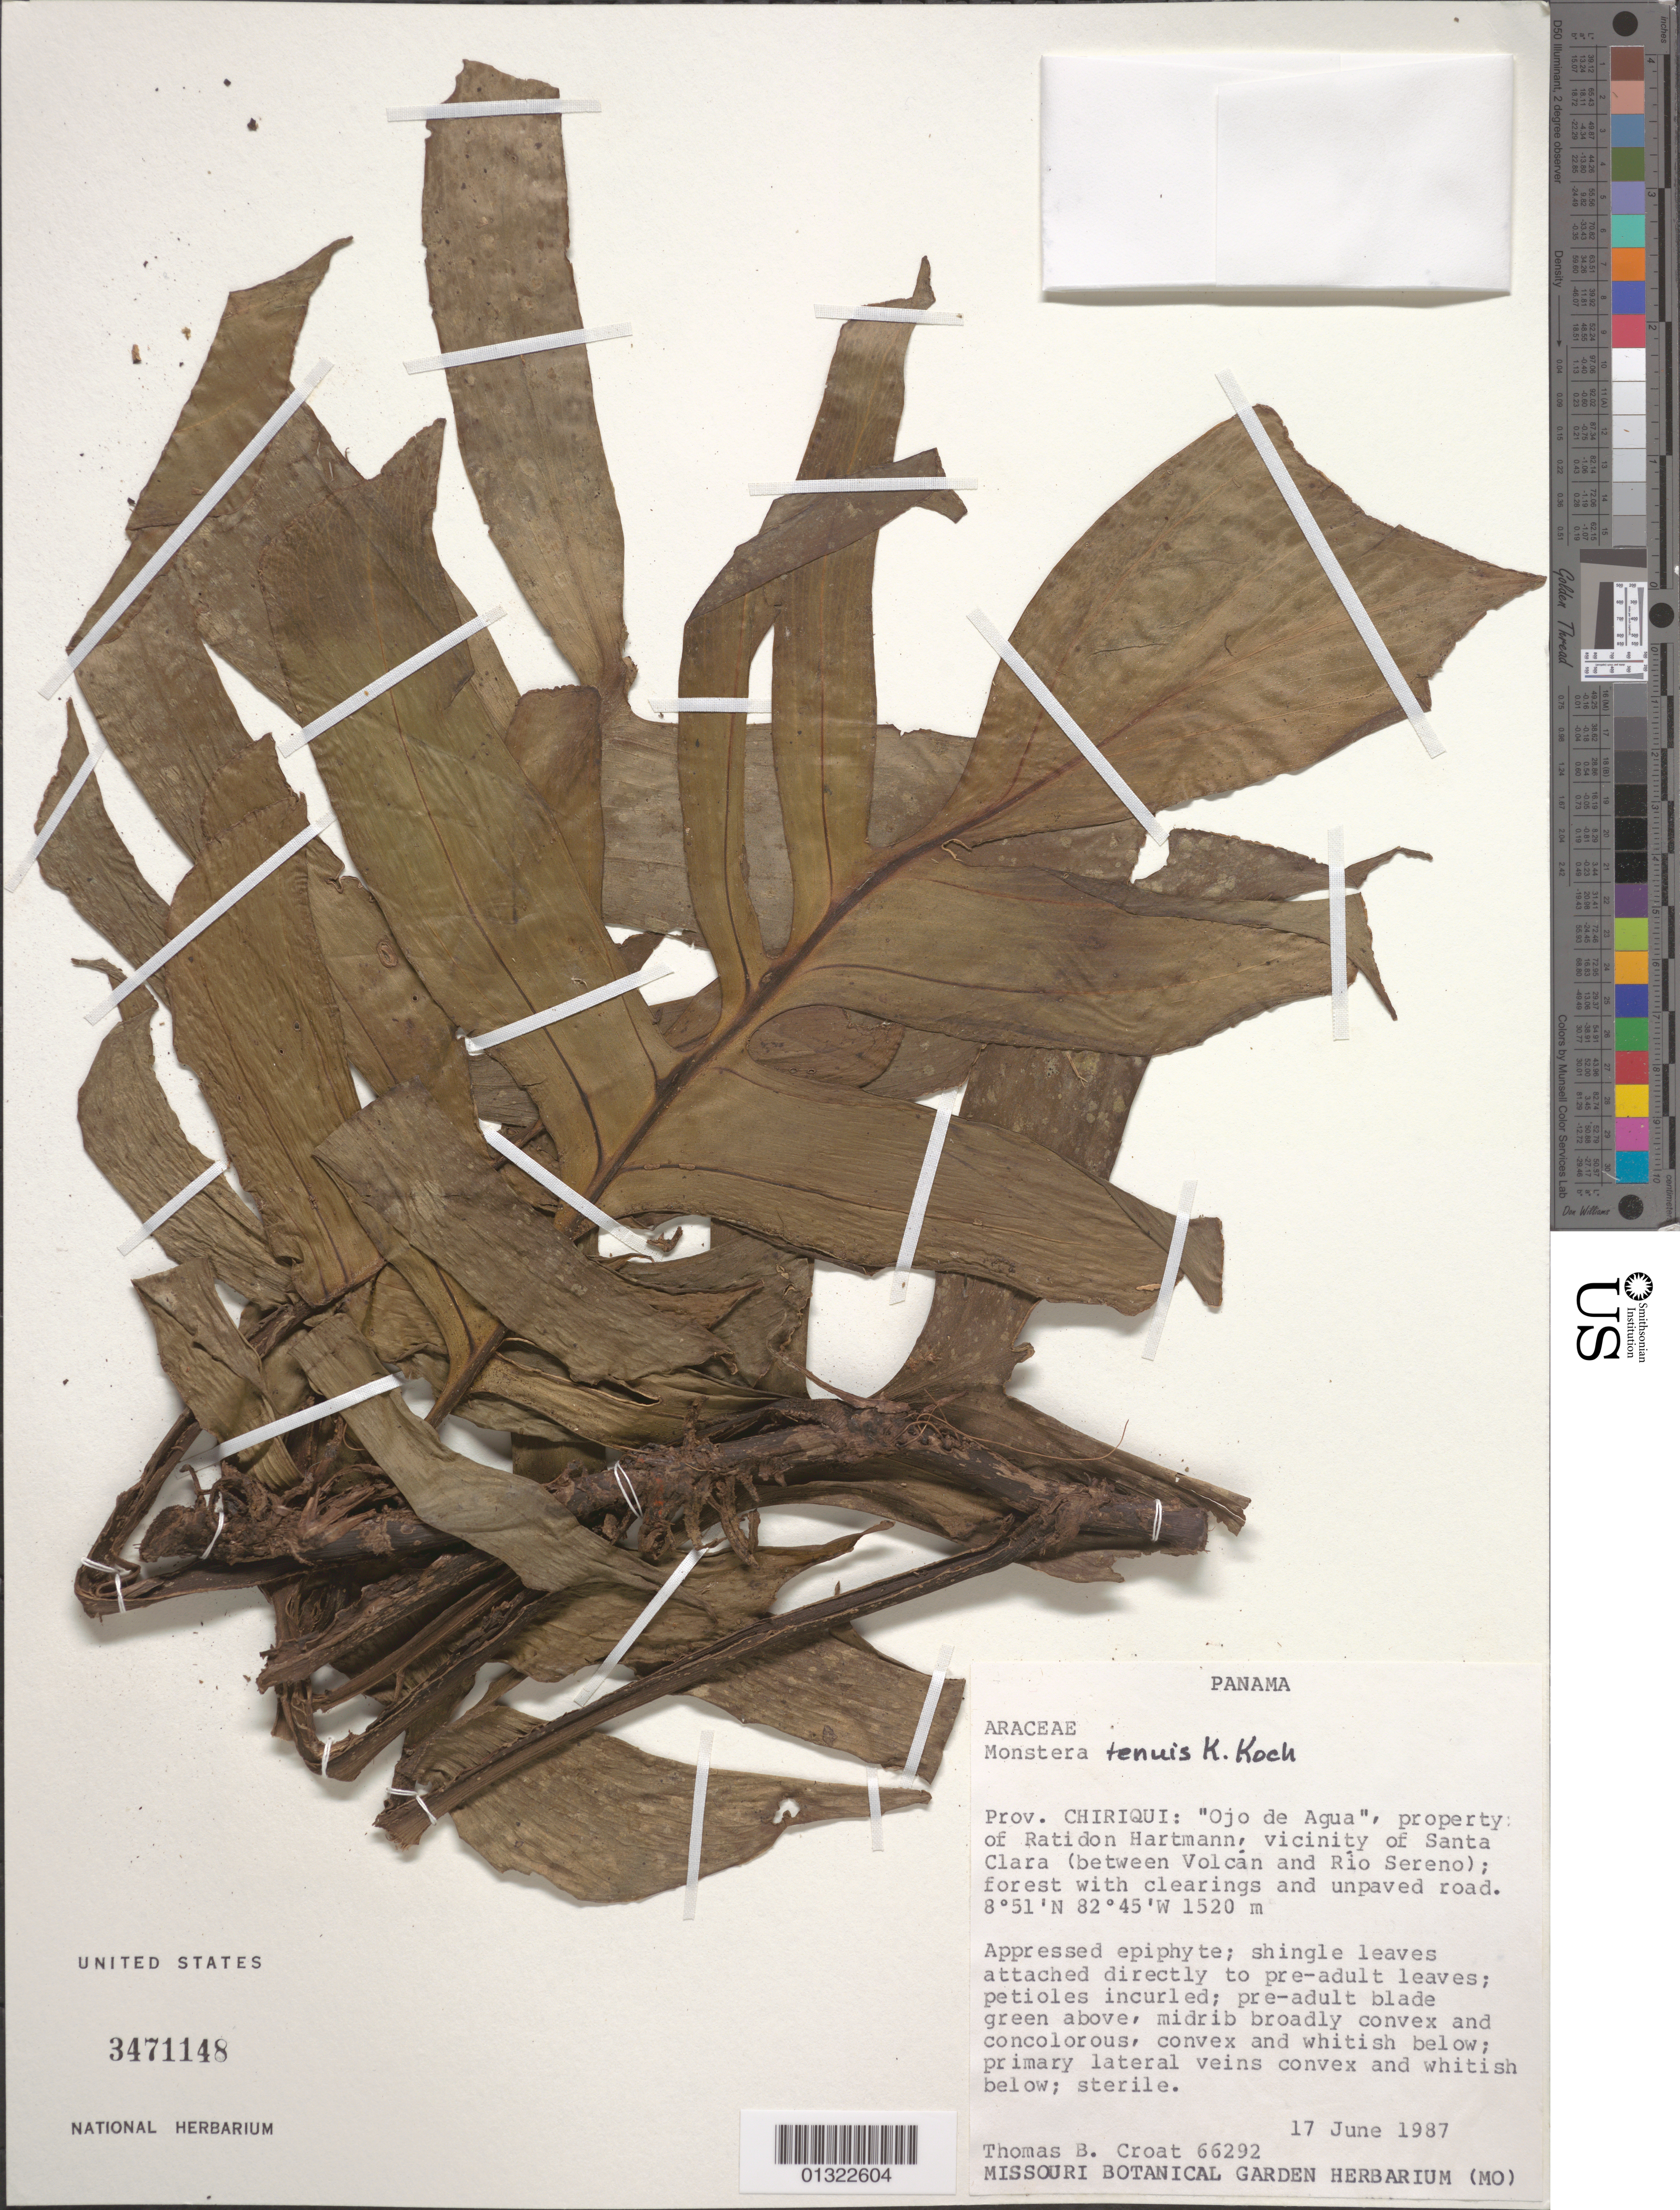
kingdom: Plantae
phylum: Tracheophyta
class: Liliopsida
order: Alismatales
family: Araceae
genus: Monstera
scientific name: Monstera tenuis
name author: K. Koch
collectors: T. B. Croat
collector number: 66292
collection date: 1987-06-17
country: Panama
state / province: Chiriqui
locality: Ojo de Agua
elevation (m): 1520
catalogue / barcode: US 3471148